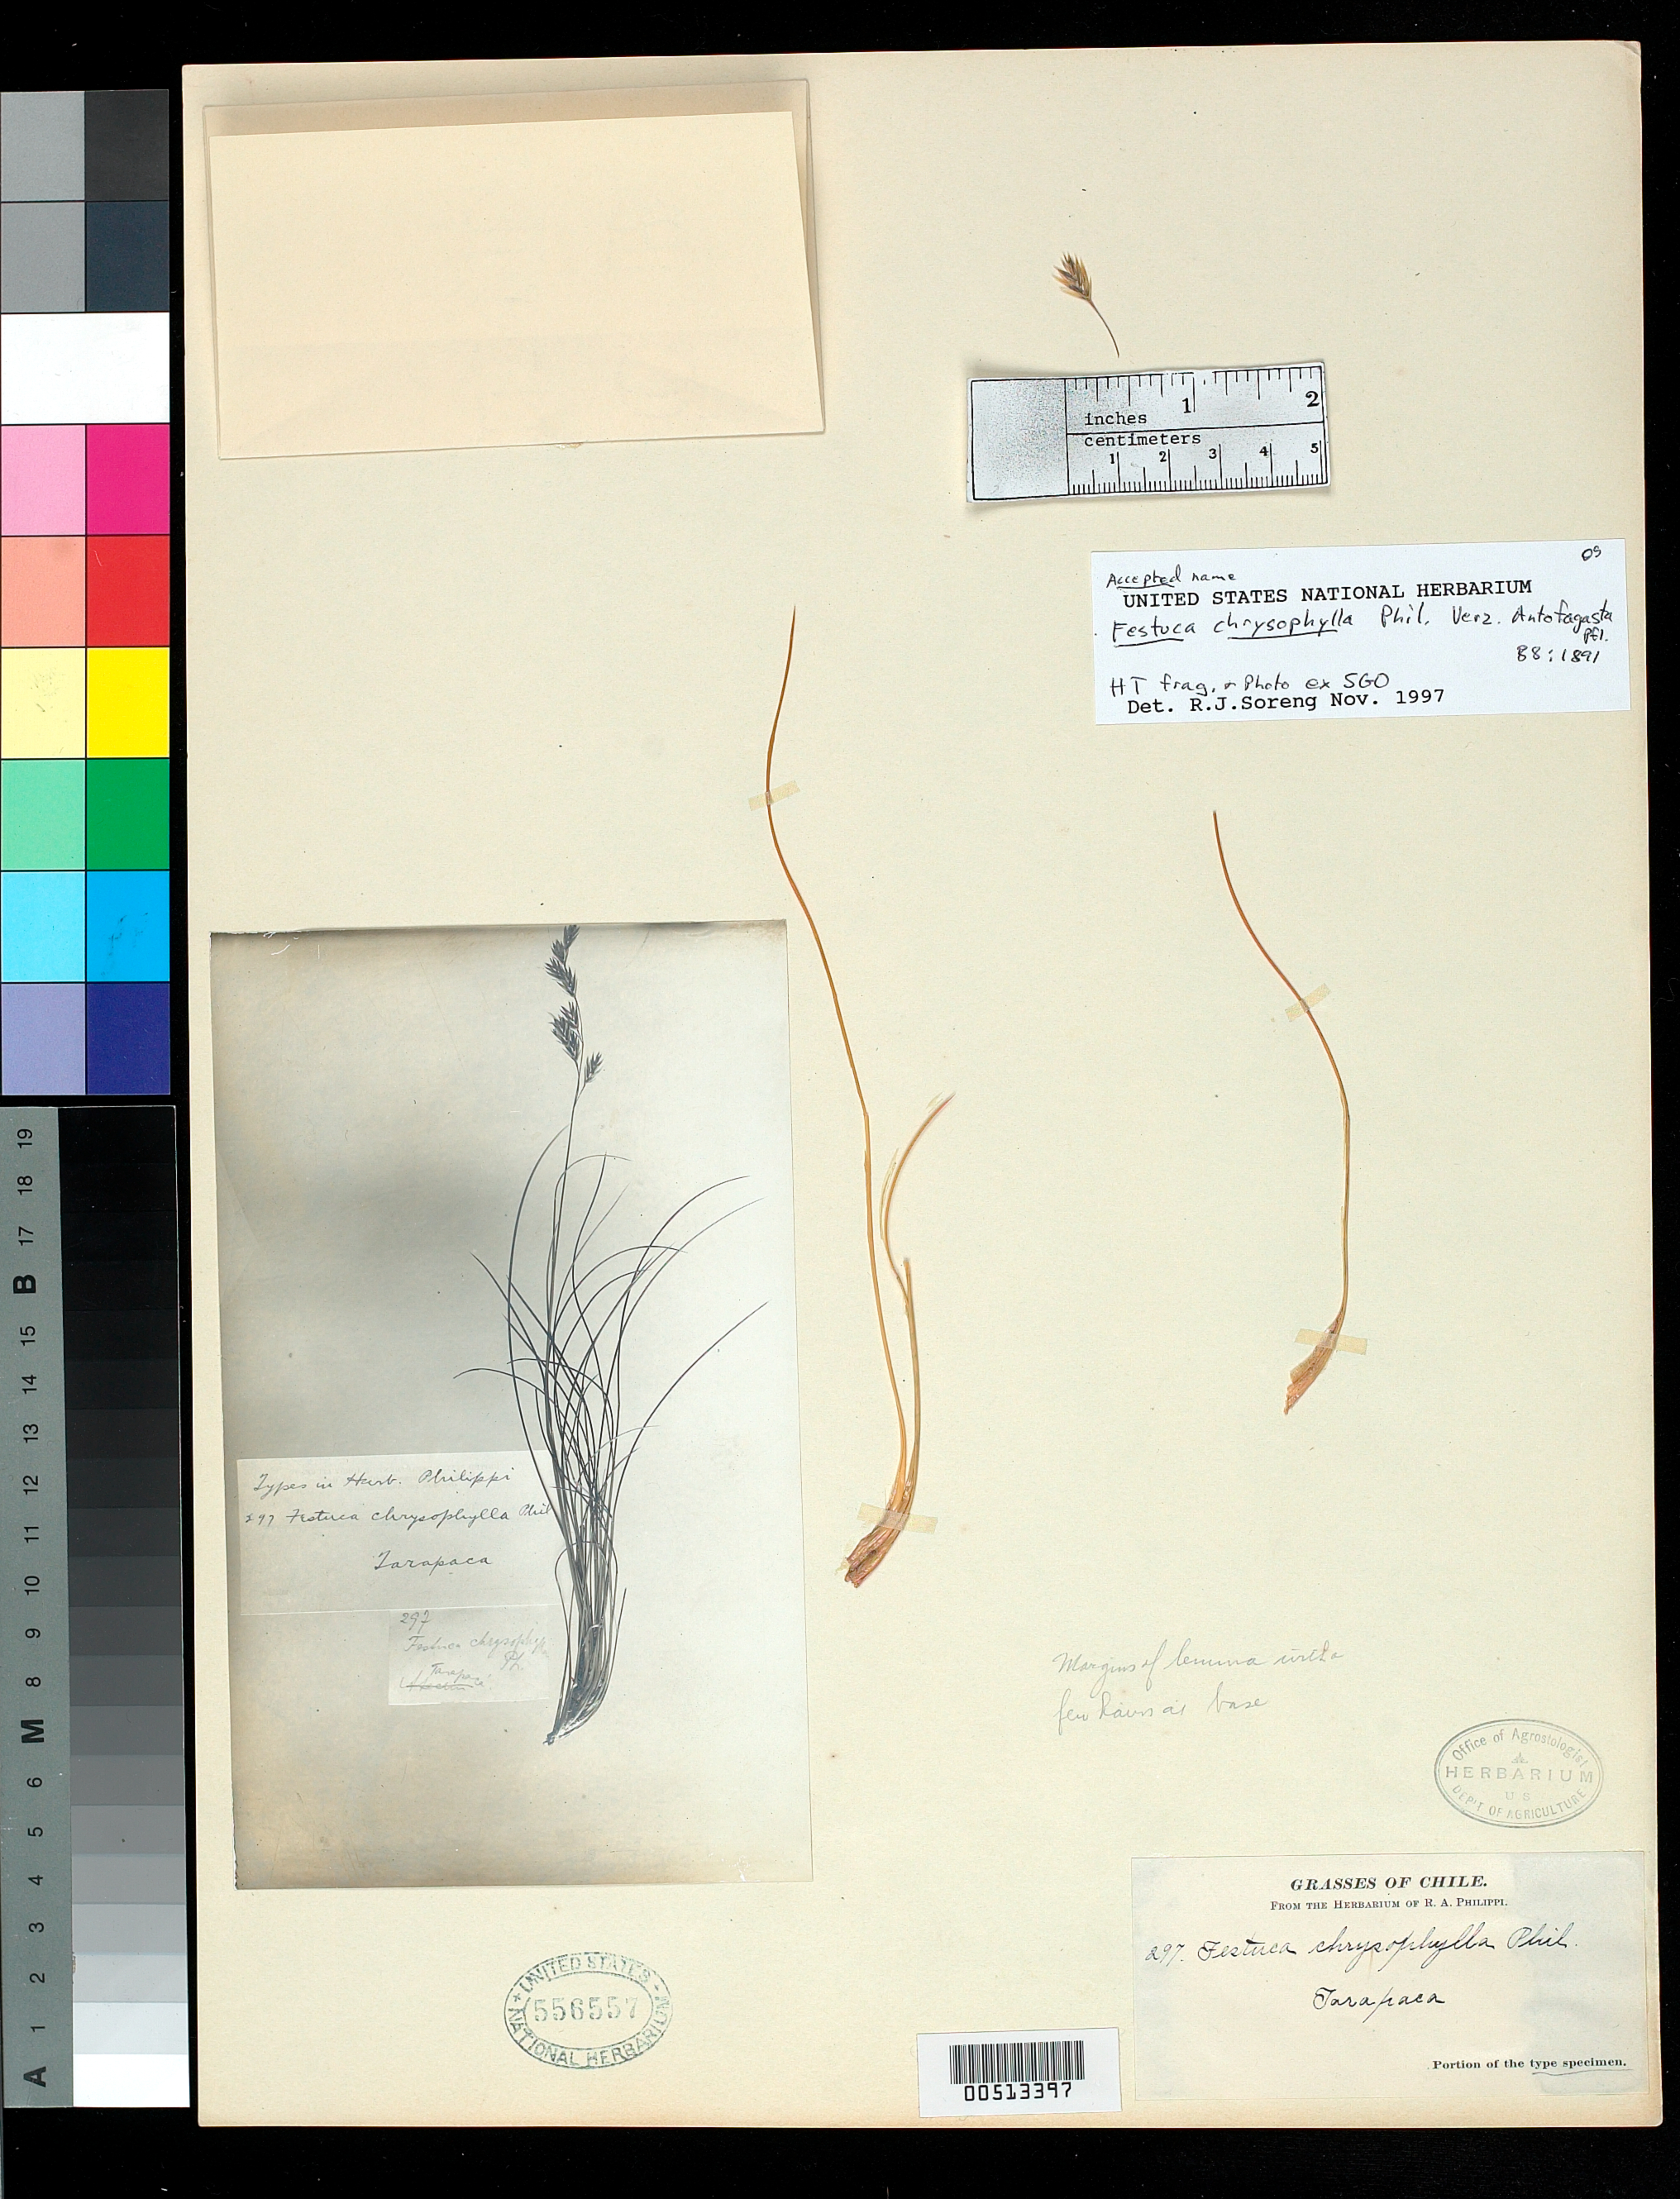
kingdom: Plantae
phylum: Tracheophyta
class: Liliopsida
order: Poales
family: Poaceae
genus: Festuca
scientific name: Festuca chrysophylla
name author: Phil.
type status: Type Fragment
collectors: R. A. Philippi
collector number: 297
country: Chile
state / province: Tarapacá (I)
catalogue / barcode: US 556557